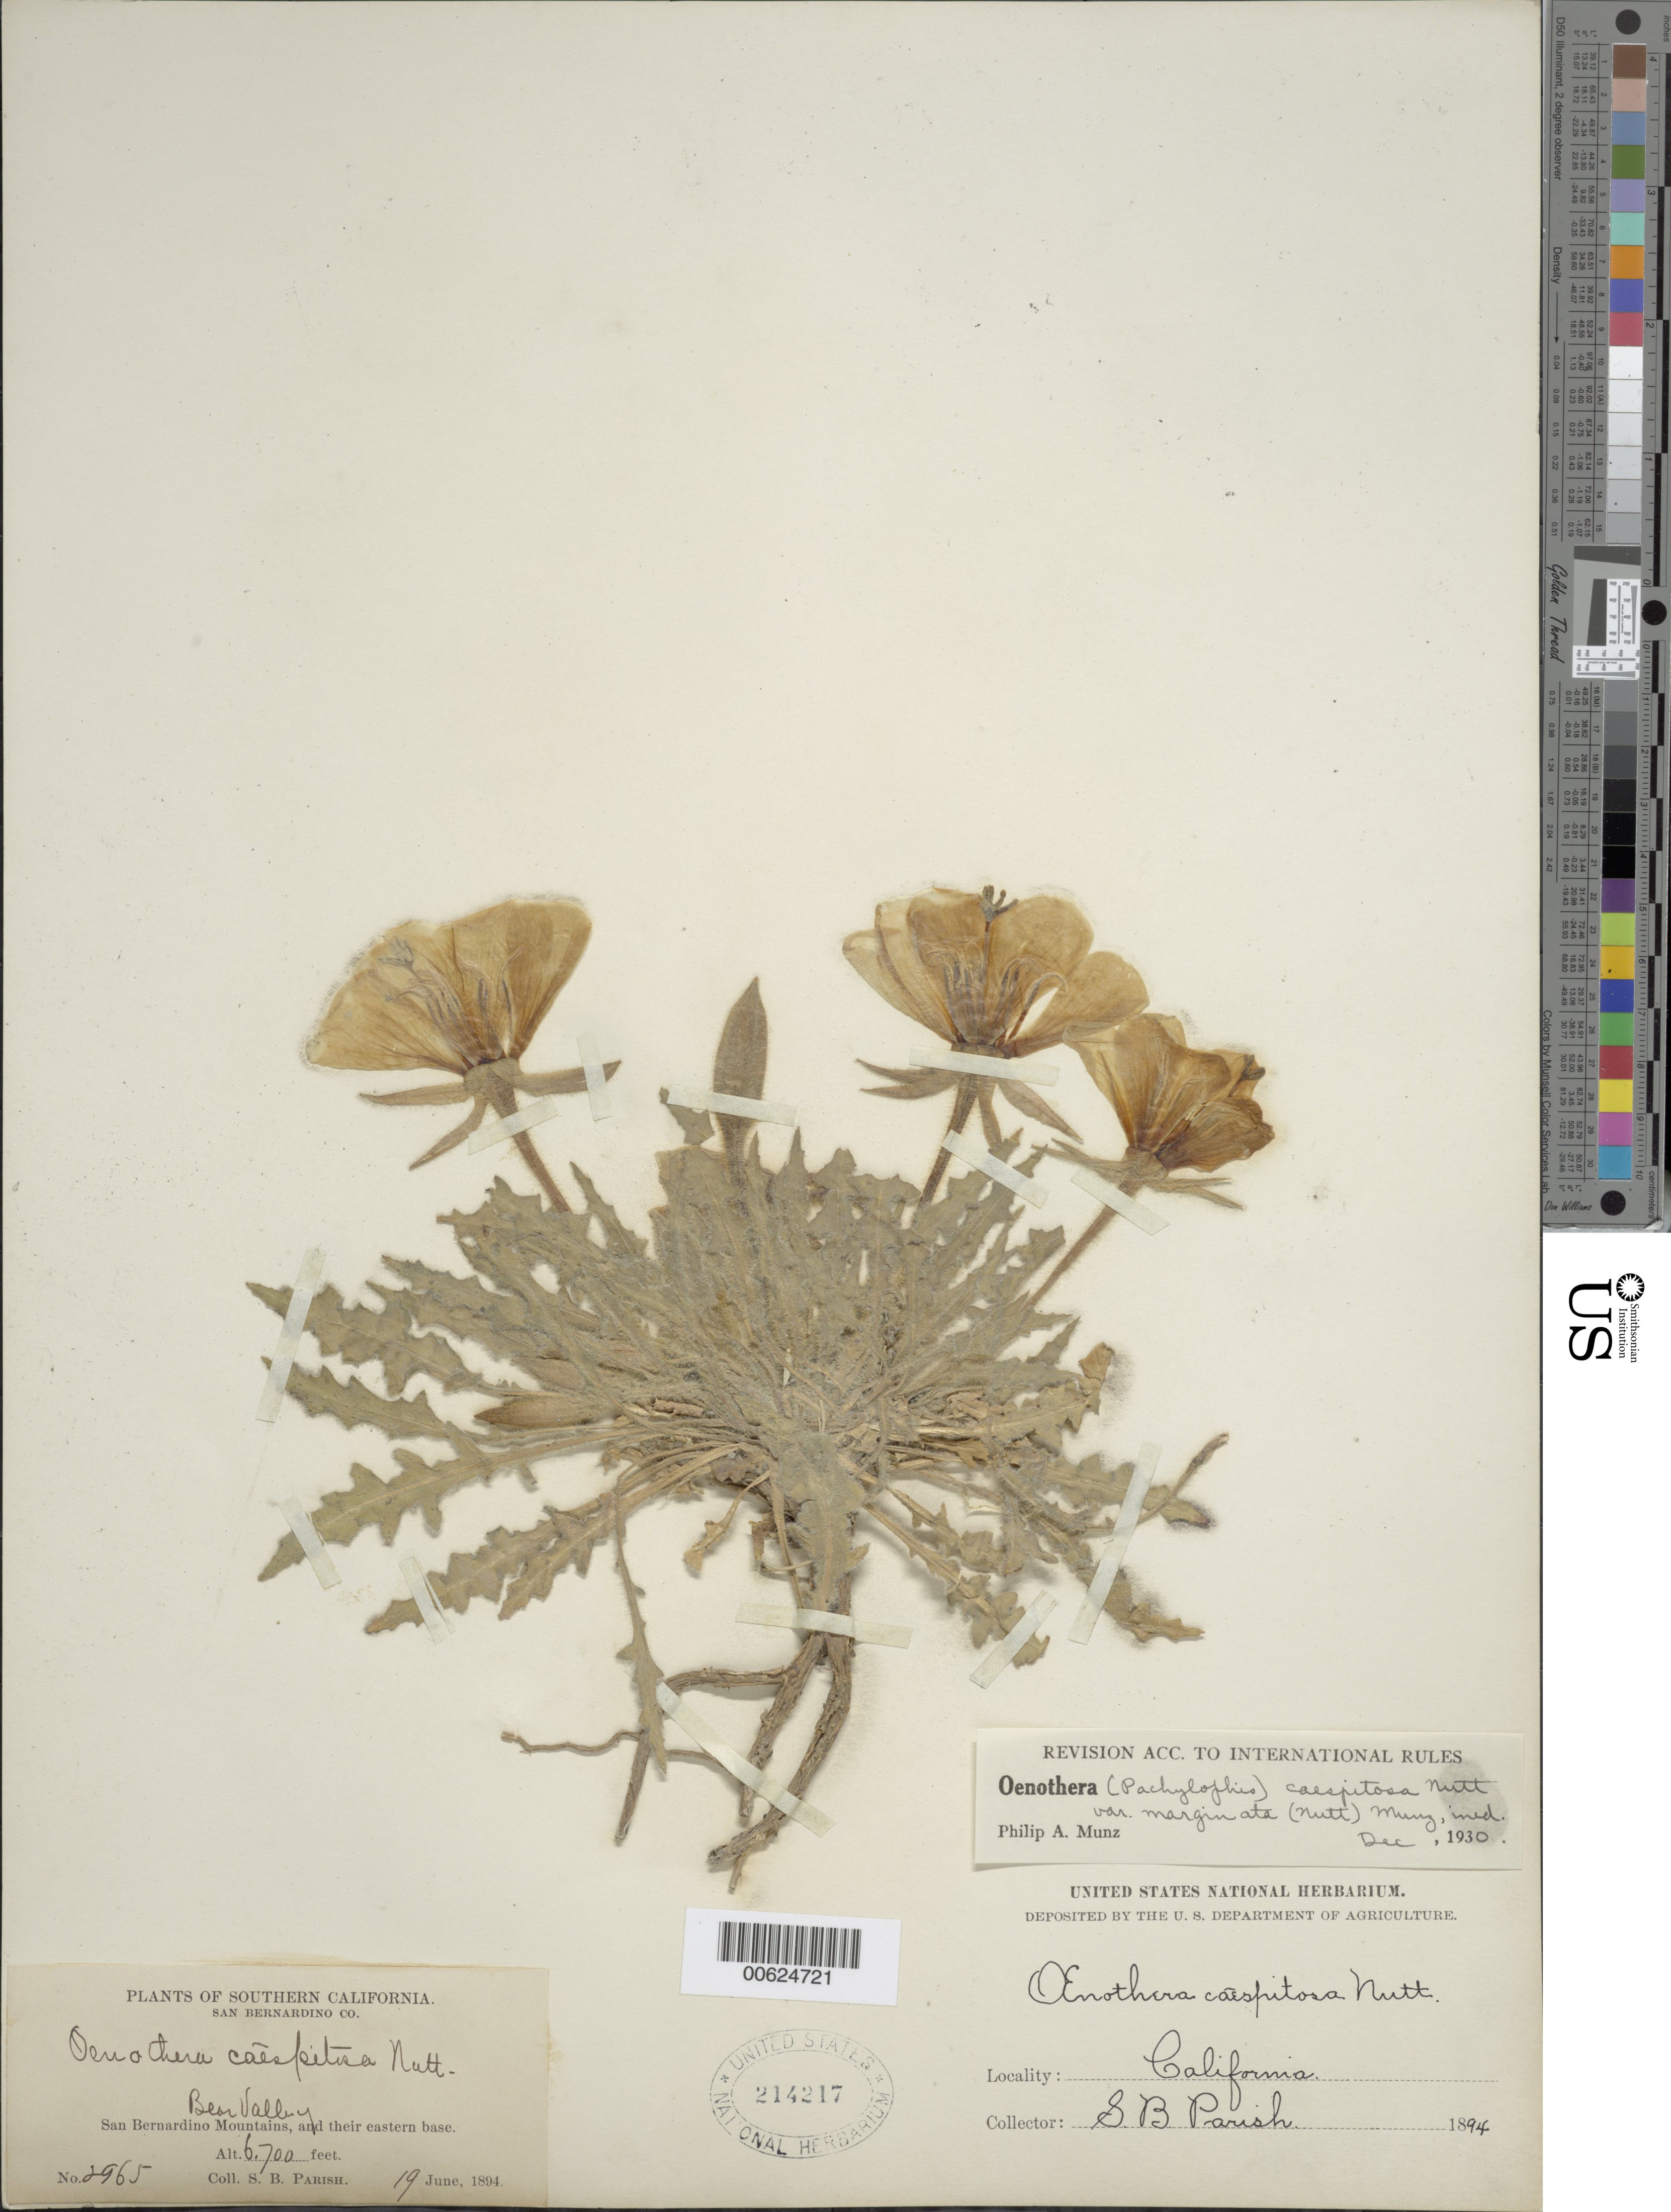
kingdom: Plantae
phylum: Tracheophyta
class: Magnoliopsida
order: Myrtales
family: Onagraceae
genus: Oenothera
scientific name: Oenothera cespitosa subsp. marginata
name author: (Nutt. ex Hook. & Arn.) Munz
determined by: Munz, Philip A.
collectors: S. B. Parish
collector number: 2965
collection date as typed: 19 Jun 1894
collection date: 1894-06-19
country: United States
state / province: California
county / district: San Bernardino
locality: Bear Valley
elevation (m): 2042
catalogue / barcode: US 214217